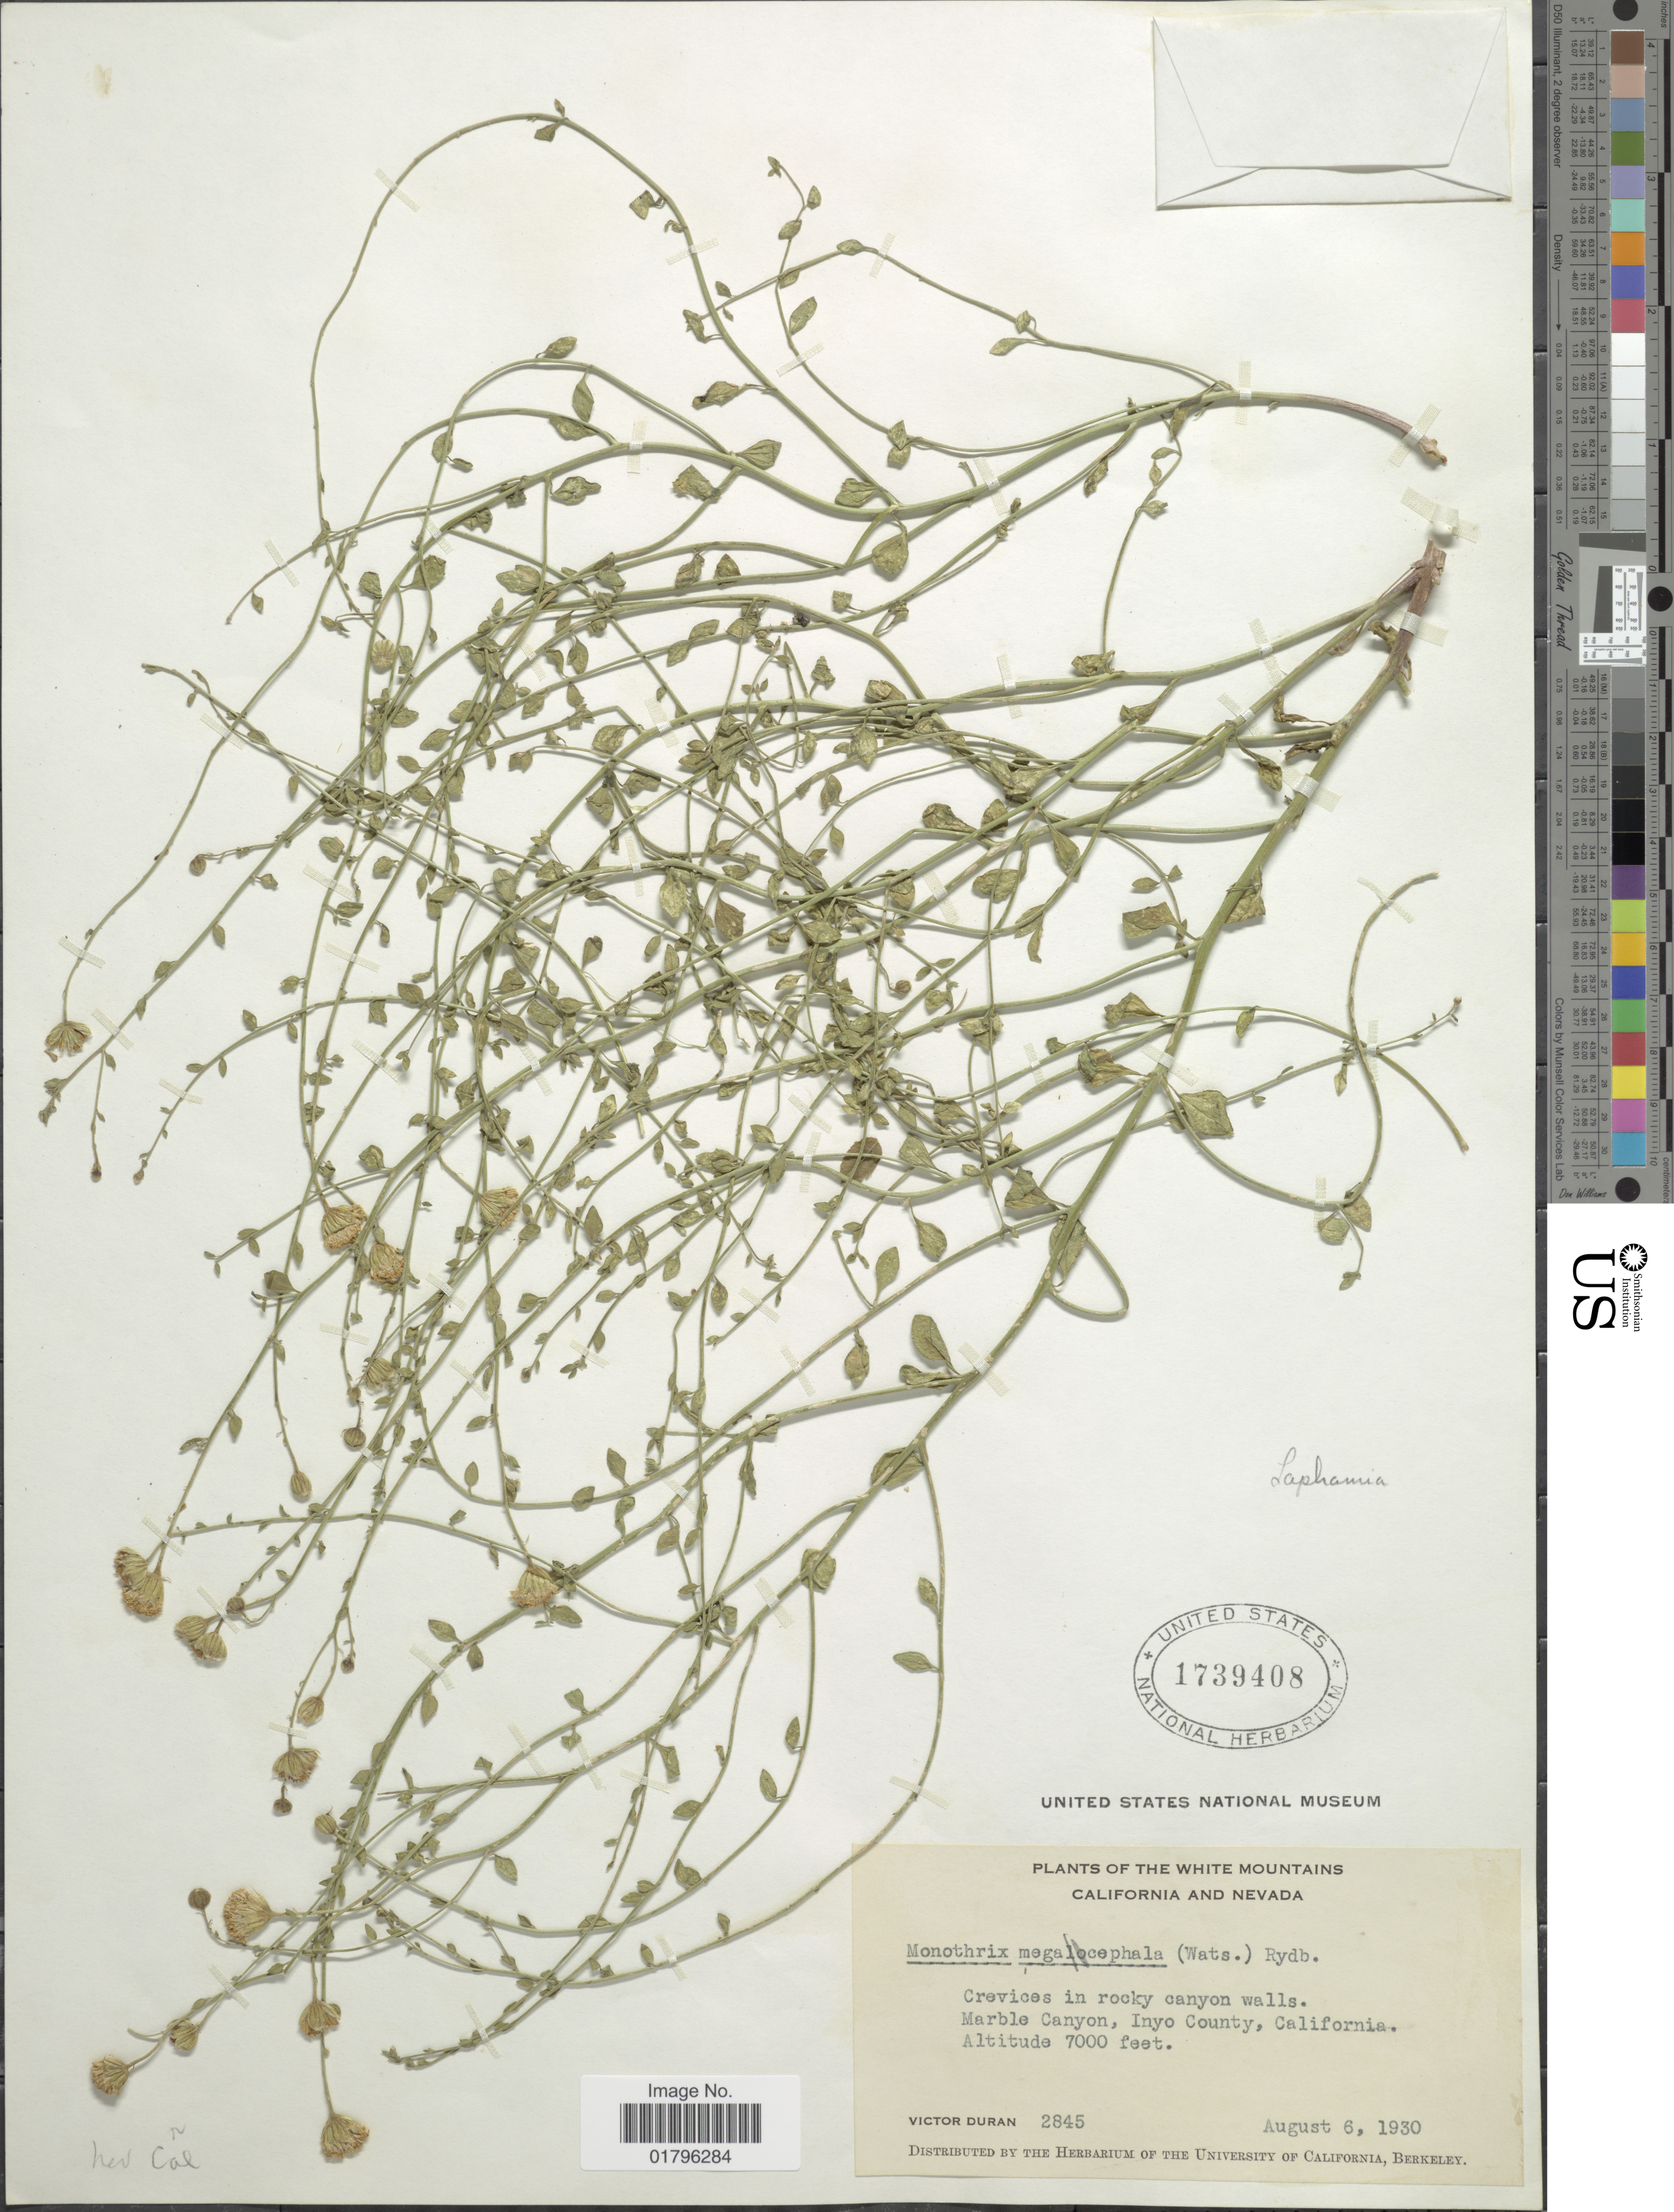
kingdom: Plantae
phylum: Tracheophyta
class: Magnoliopsida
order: Asterales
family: Asteraceae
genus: Perityle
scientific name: Perityle megalocephala var. megalocephala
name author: (S. Watson) J.F. Macbr.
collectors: V. Duran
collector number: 2845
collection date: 1930-08-06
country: United States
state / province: California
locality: The White Mountains, Marble Canyon, Inyo Canyon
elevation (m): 2134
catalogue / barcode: US 1739408